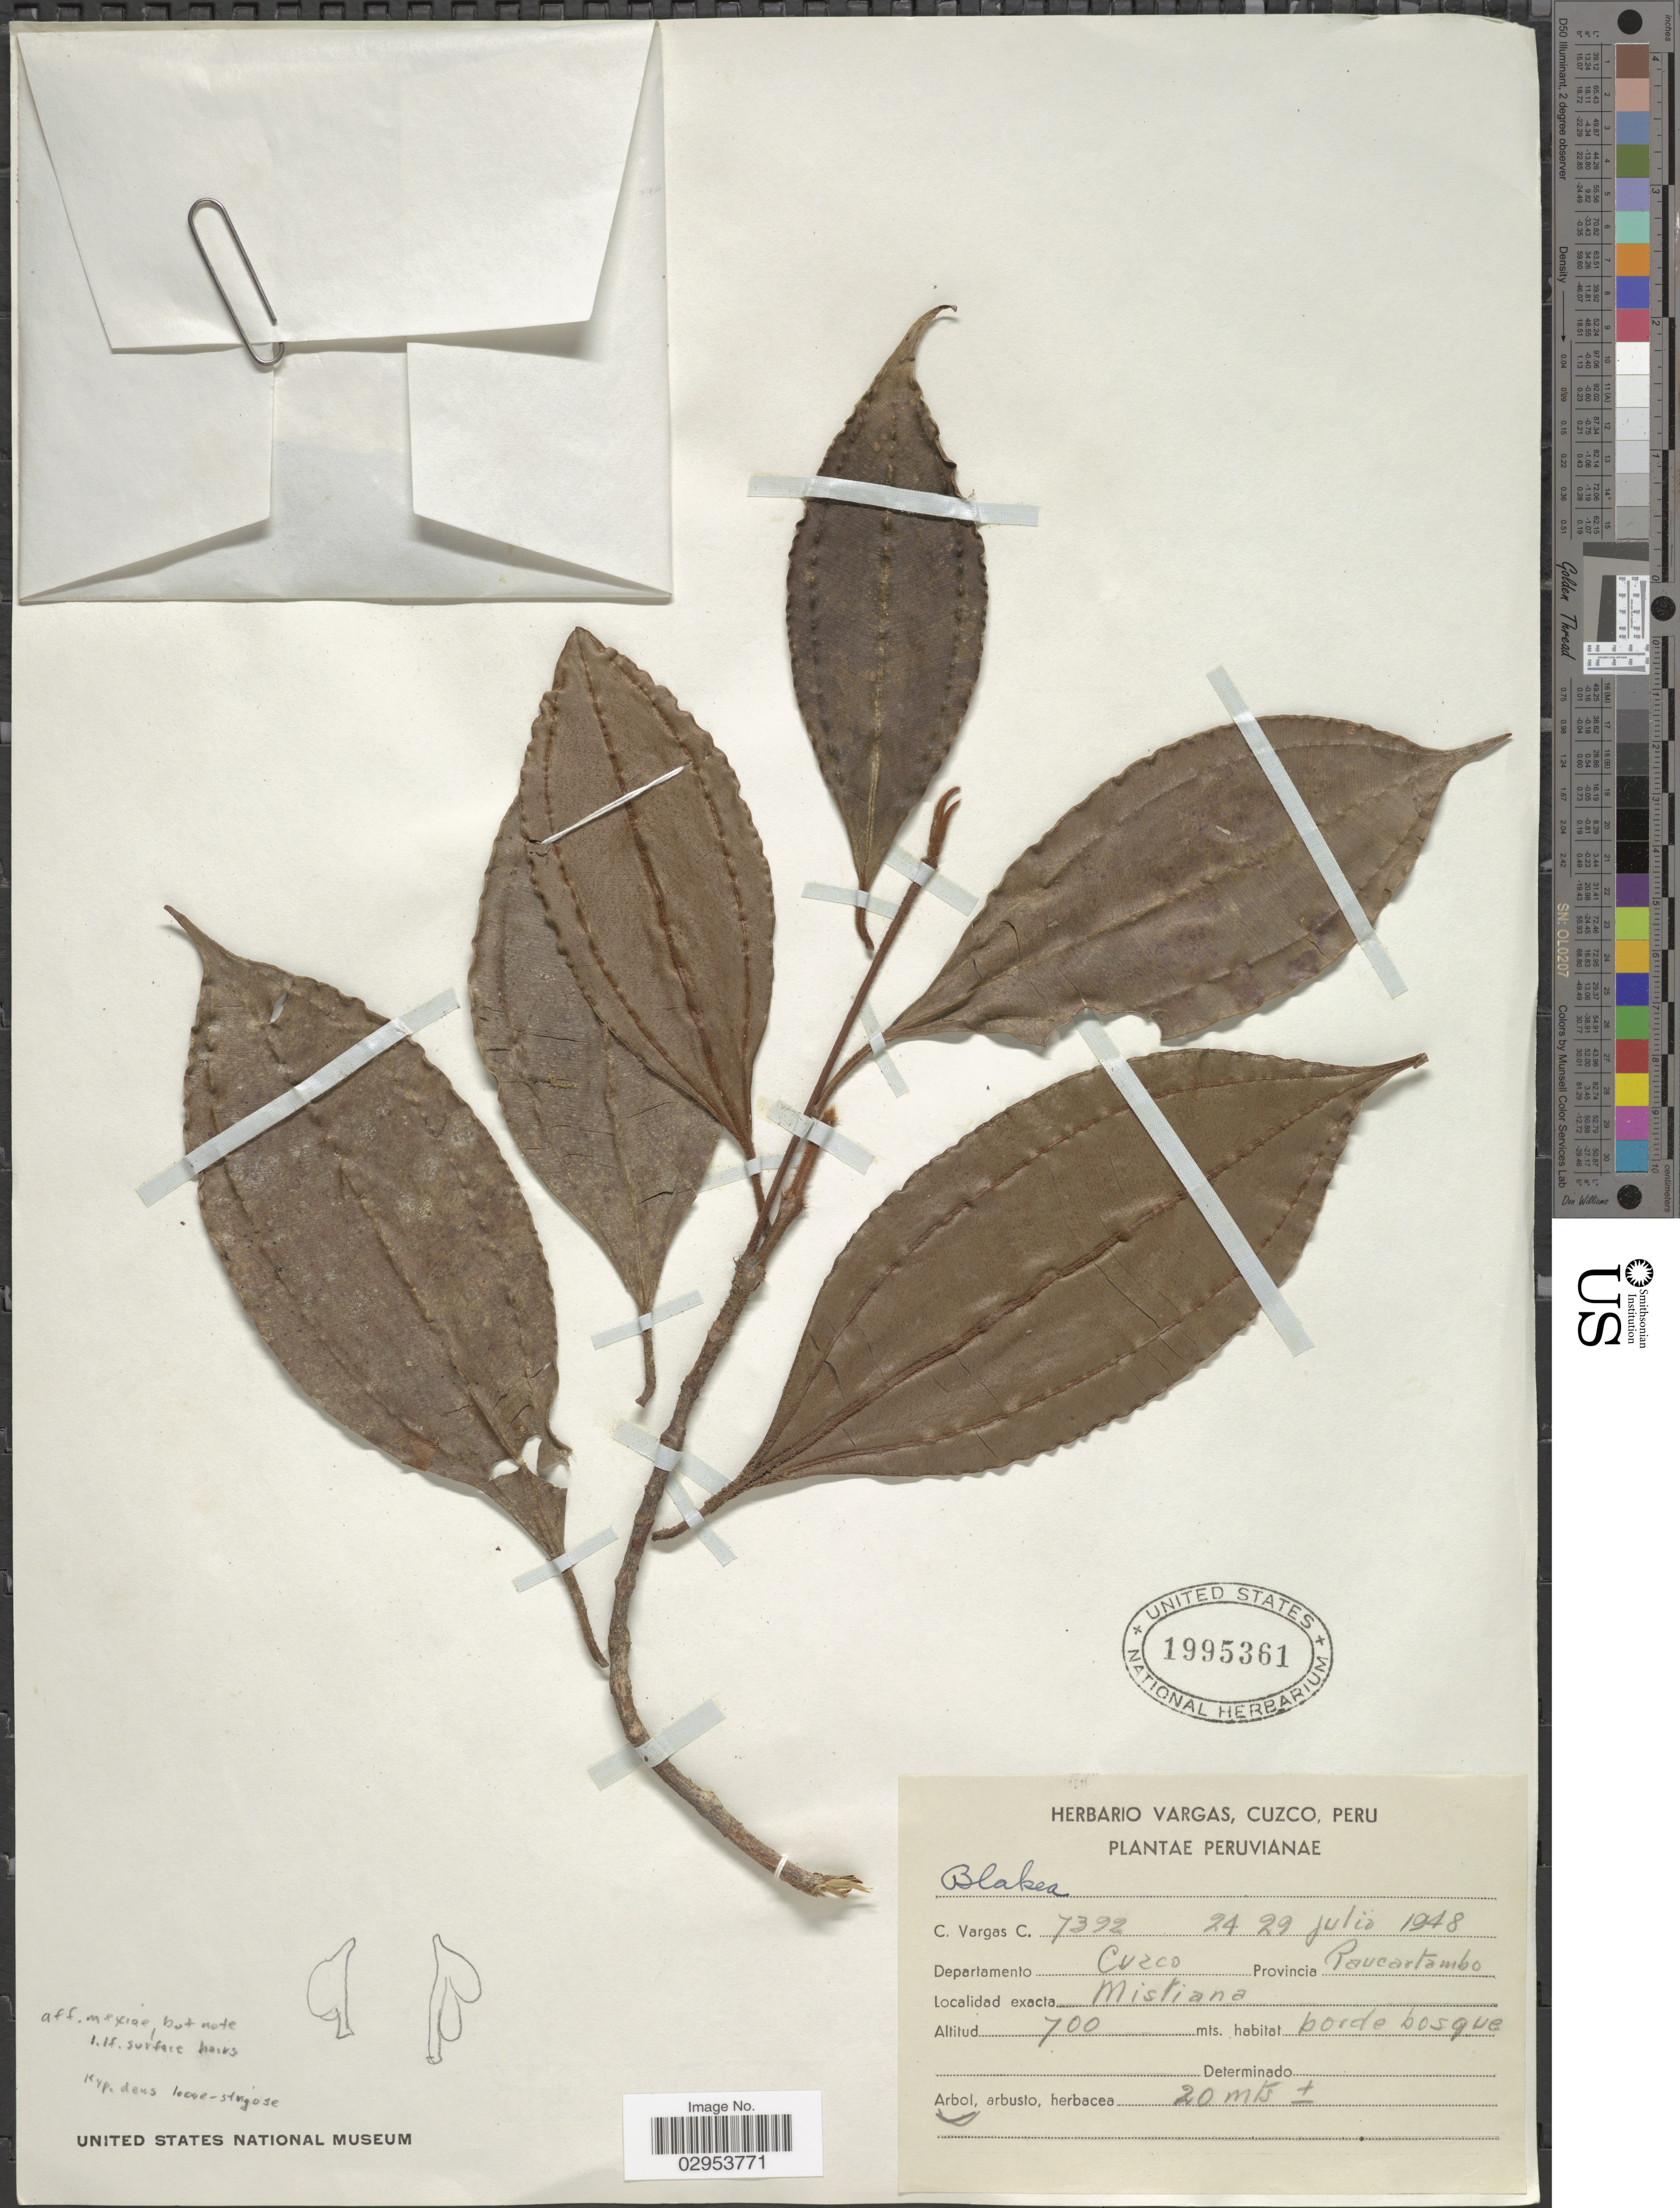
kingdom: Plantae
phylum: Tracheophyta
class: Magnoliopsida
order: Myrtales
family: Melastomataceae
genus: Blakea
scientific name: Blakea sp.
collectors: C. Vargas Calderón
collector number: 7392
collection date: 1948-07-24/1948-07-29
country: Peru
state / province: Cusco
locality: Departamento Cuzco, Provincia Paucartambo, Mistiana.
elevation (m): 700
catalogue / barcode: US 1995361